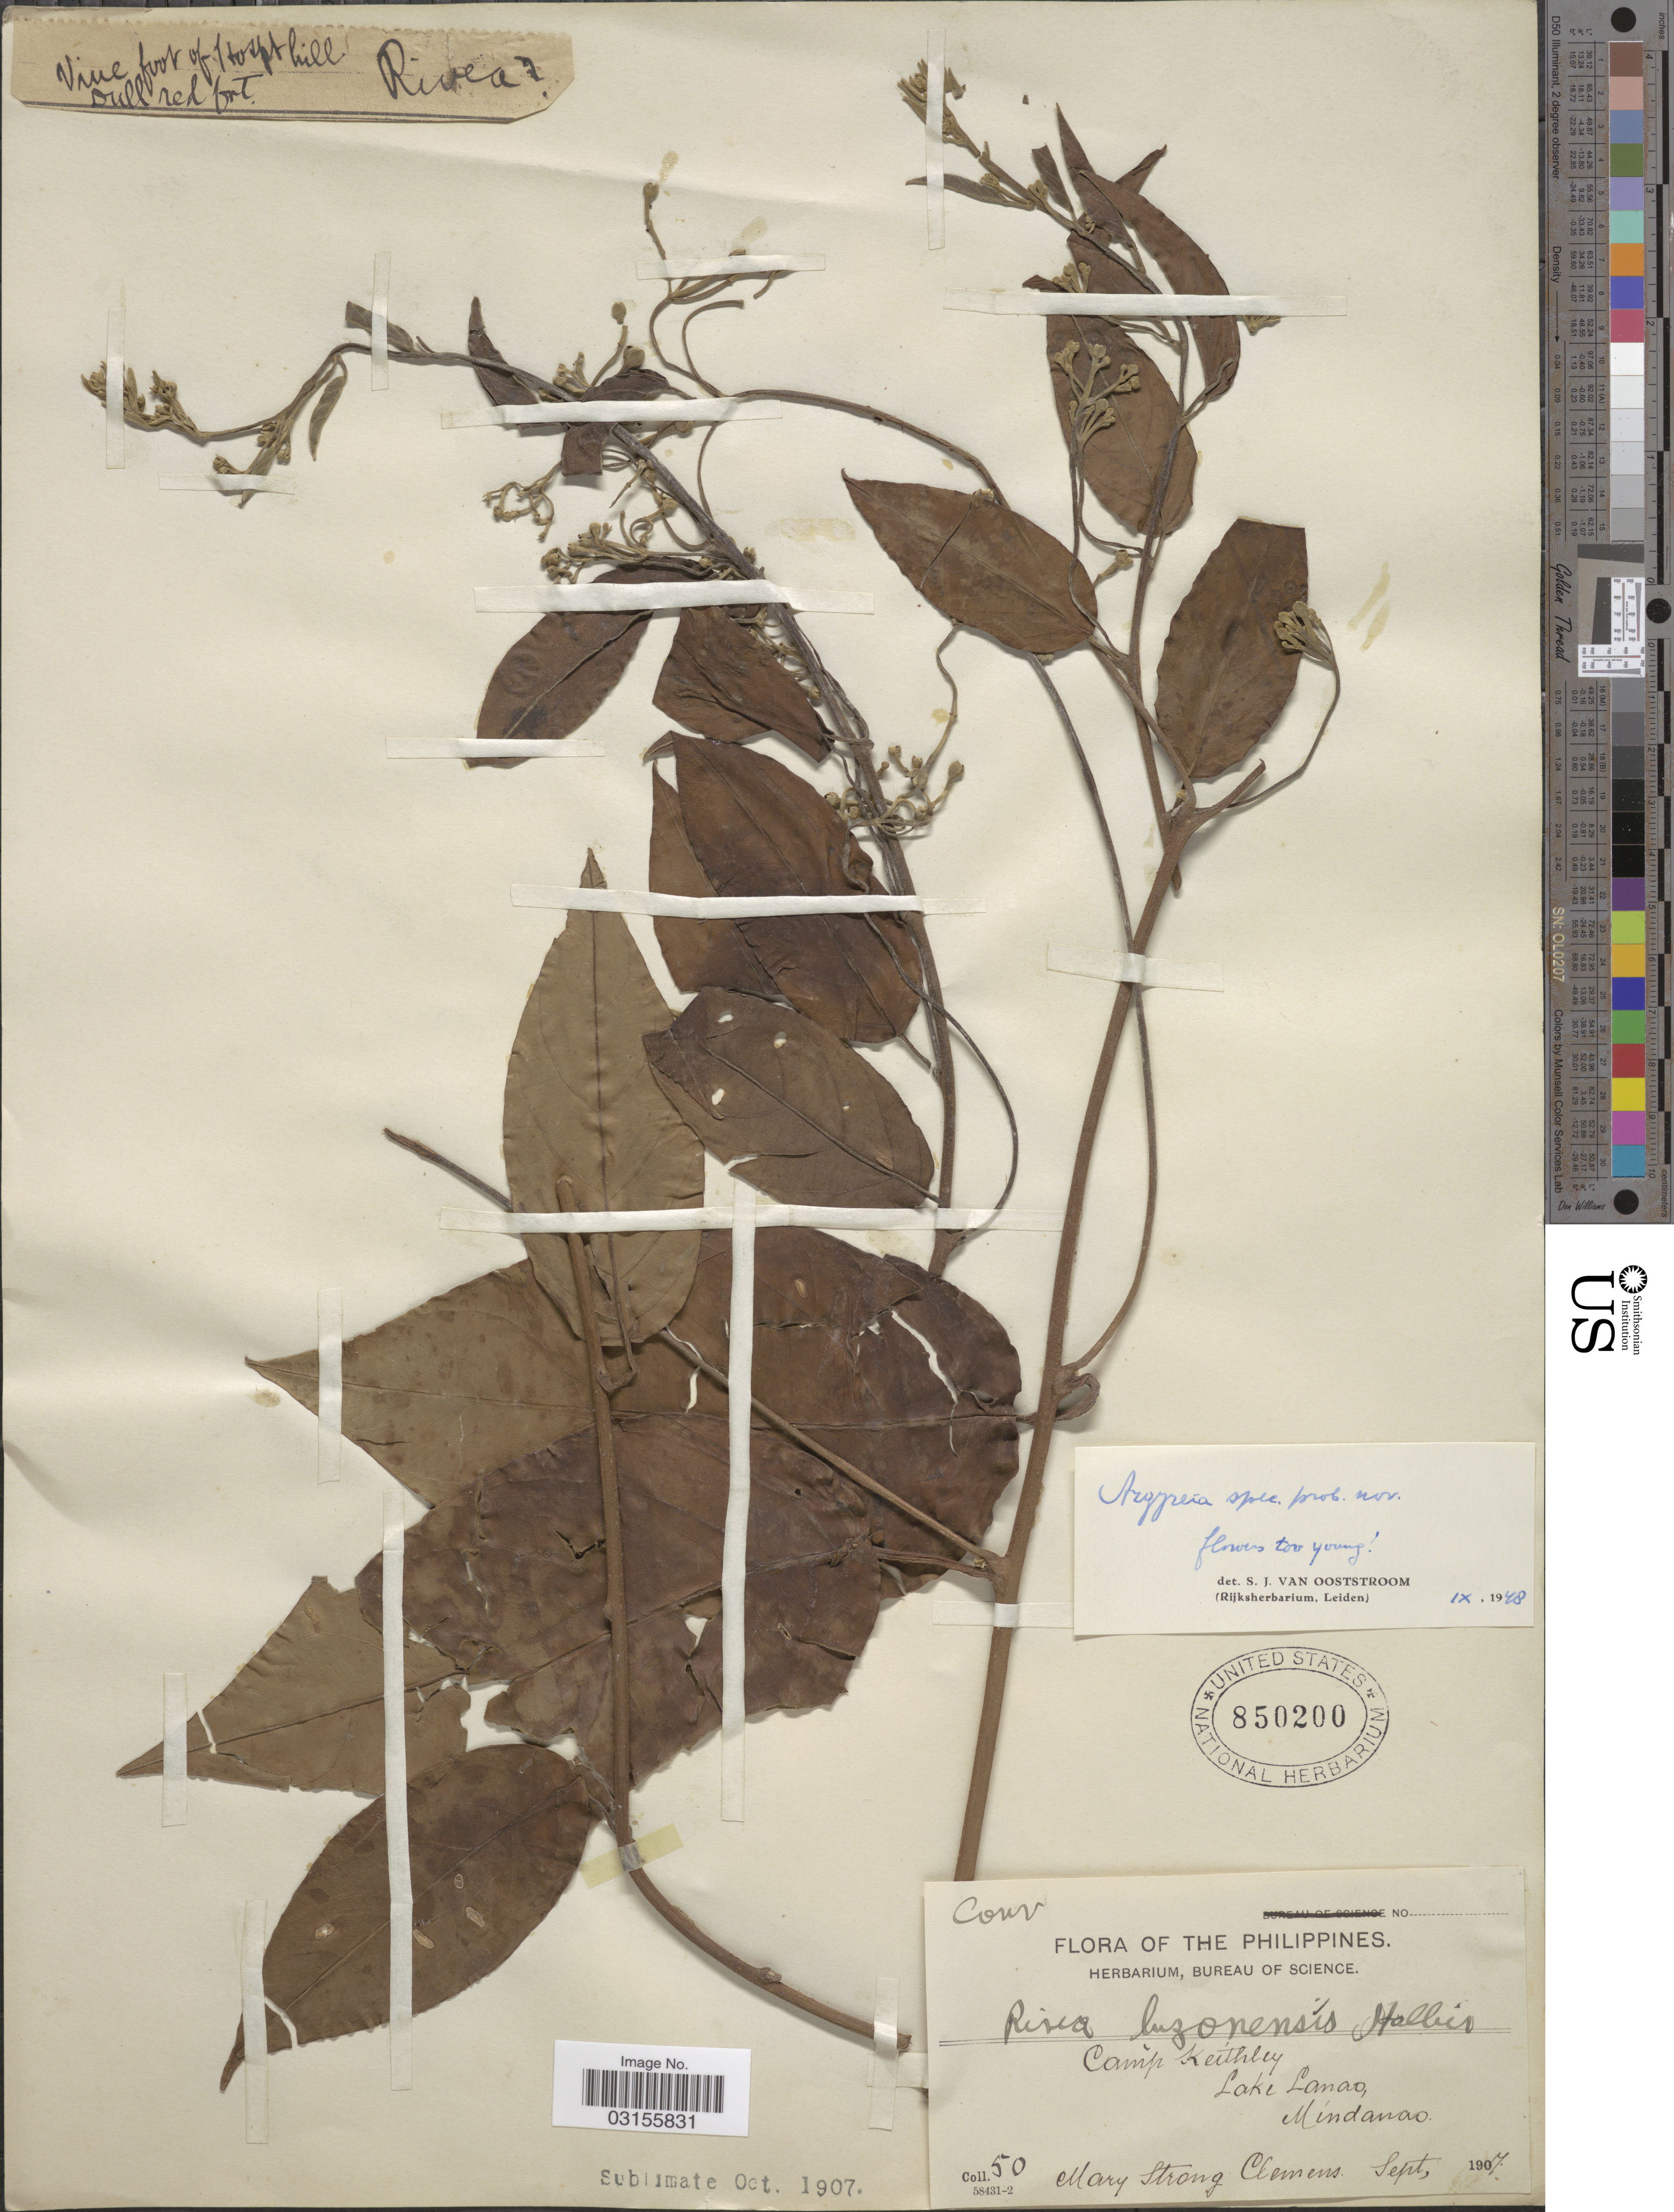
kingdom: Plantae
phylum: Tracheophyta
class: Magnoliopsida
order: Solanales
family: Convolvulaceae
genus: Argyreia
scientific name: Argyreia sp.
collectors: M. S. Clemens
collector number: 50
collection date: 1907-09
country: Philippines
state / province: Muslim Mindanao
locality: Camp Keithley, Lake Lanao, Mindanao.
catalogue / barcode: US 850200